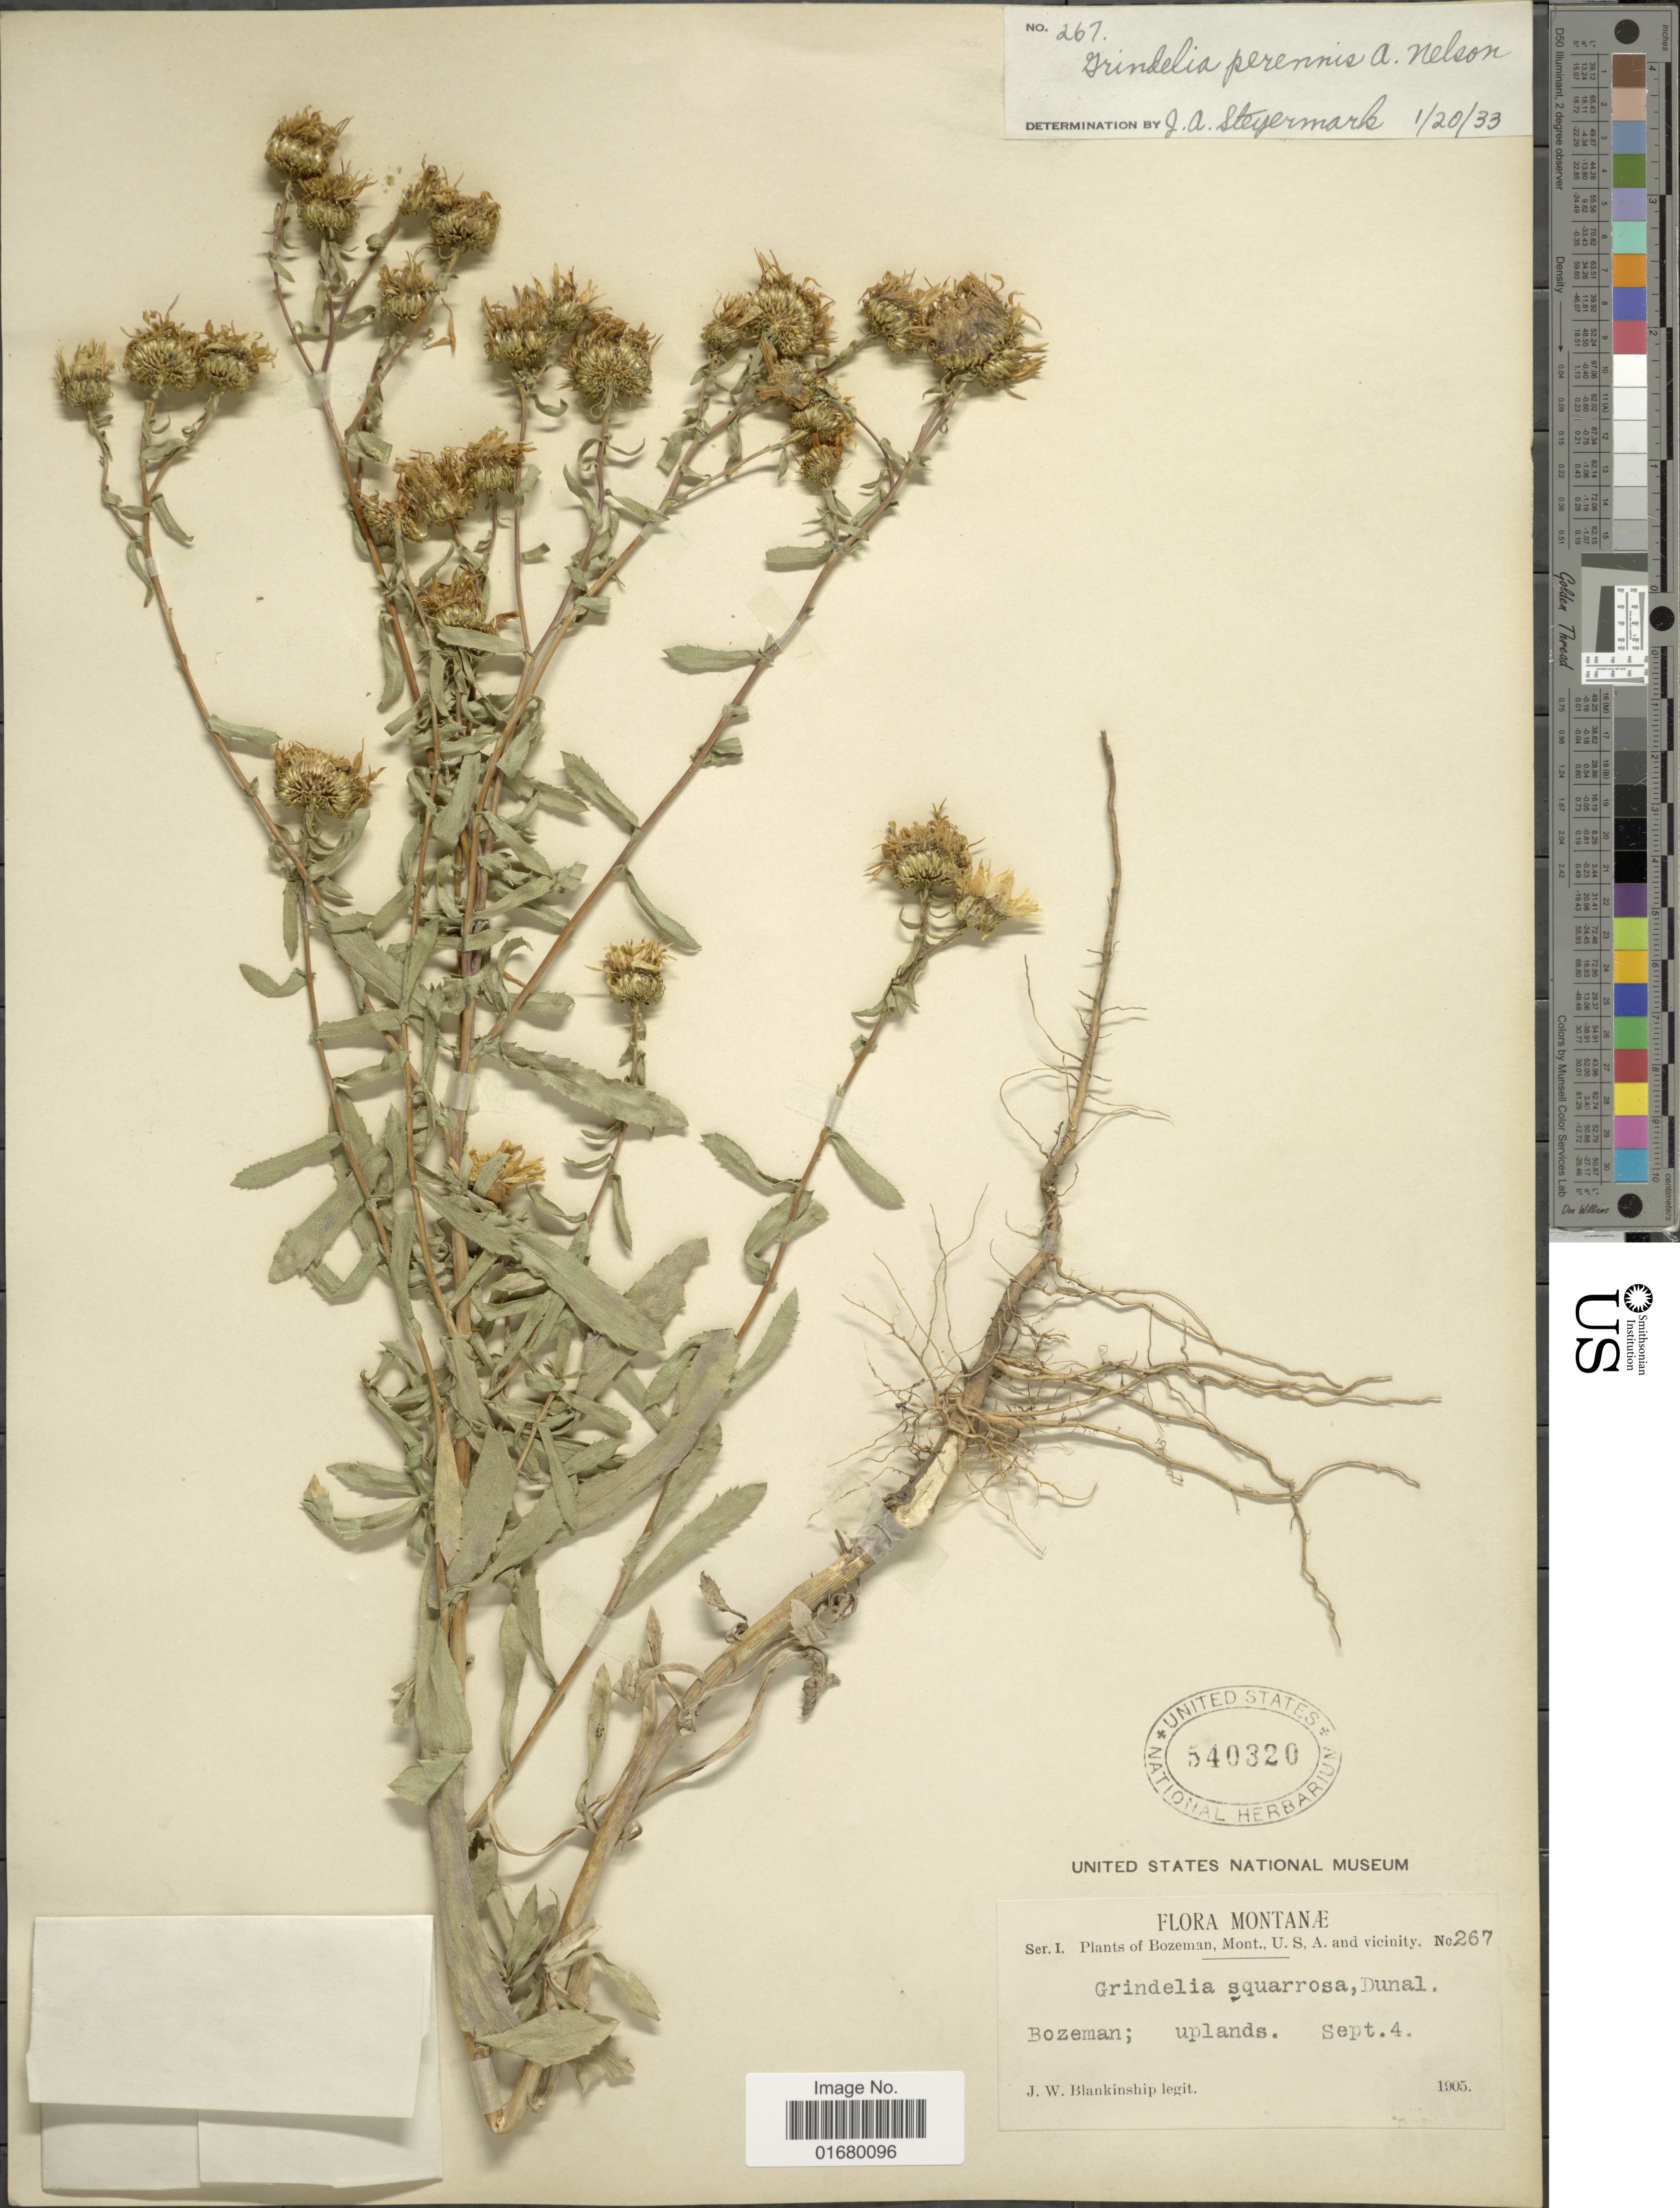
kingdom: Plantae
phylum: Tracheophyta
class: Magnoliopsida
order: Asterales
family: Asteraceae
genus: Grindelia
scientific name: Grindelia perennis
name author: A. Nelson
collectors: J. W. Blankinship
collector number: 267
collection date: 1905-09-04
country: United States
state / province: Montana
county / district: Gallatin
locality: Bozeman; uplands.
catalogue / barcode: US 540320